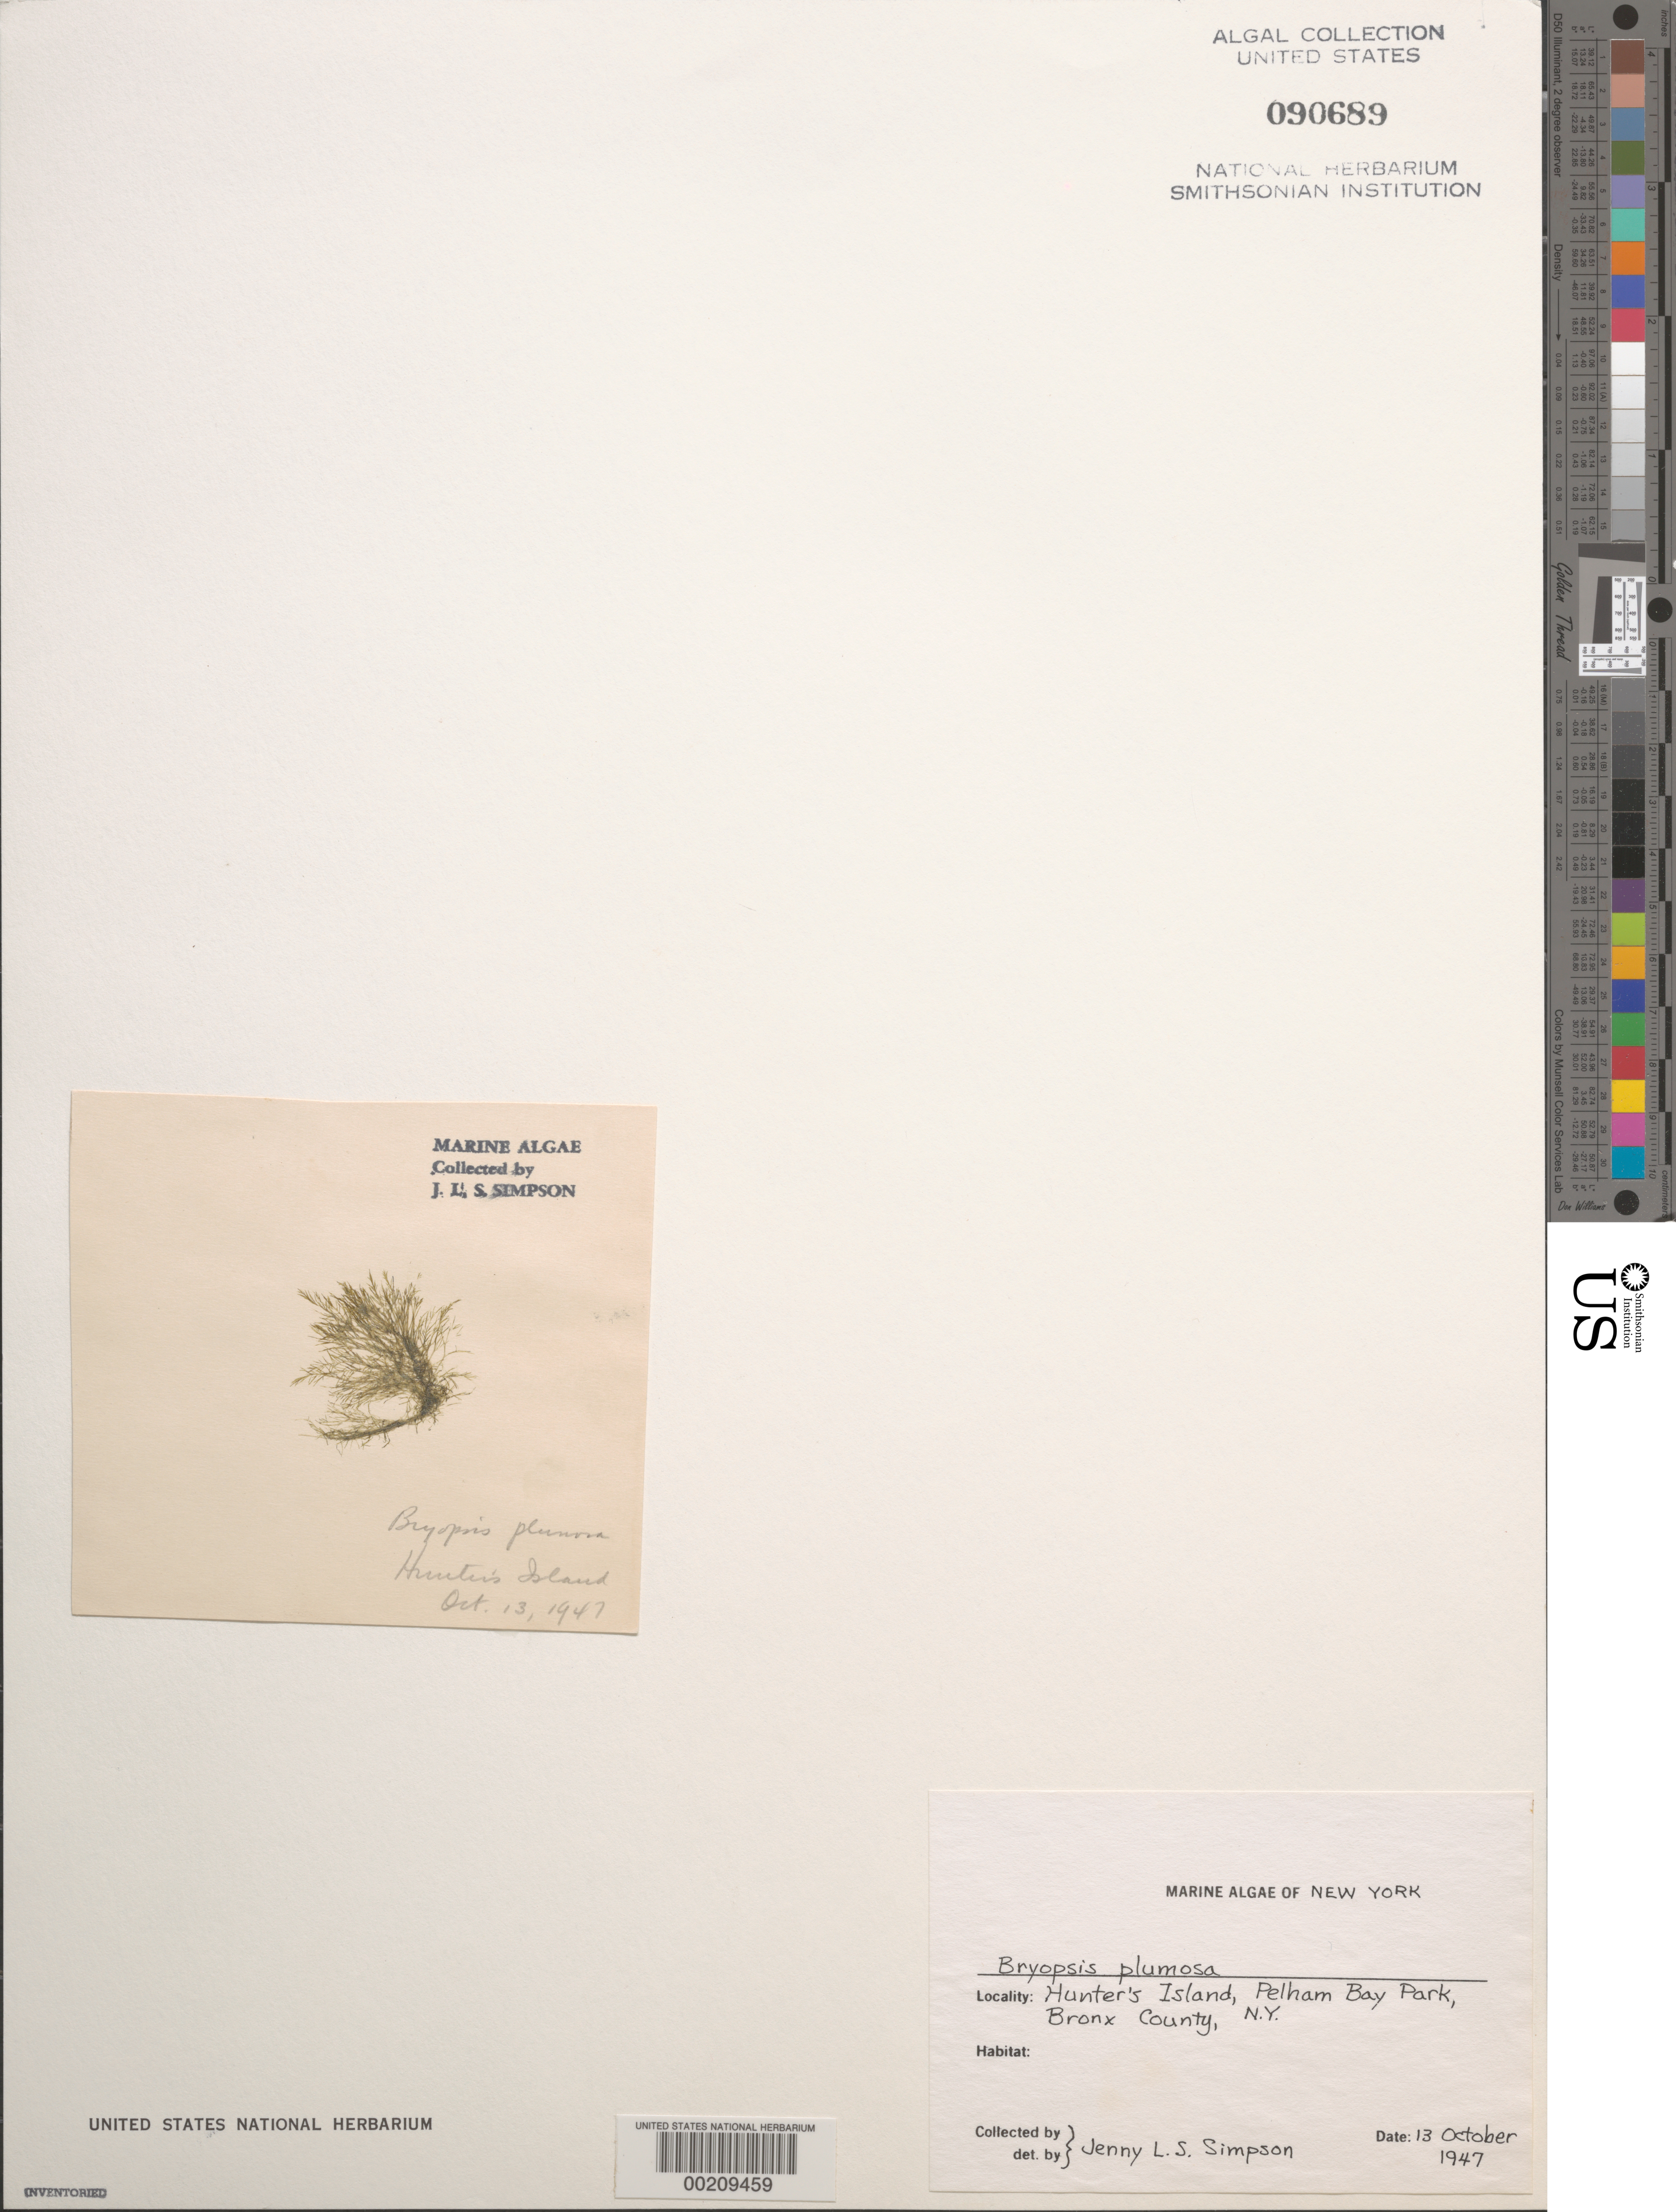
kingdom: Plantae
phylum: Chlorophyta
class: Ulvophyceae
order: Bryopsidales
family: Bryopsidaceae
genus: Bryopsis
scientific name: Bryopsis plumosa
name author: (Huds.) C. Agardh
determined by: Simpson, J. L. S.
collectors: J. Simpson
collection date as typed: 13 Oct 1947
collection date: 1947-10-13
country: United States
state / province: New York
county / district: Bronx County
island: Hunter's Island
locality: Pelham Bay Park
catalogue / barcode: US 90689